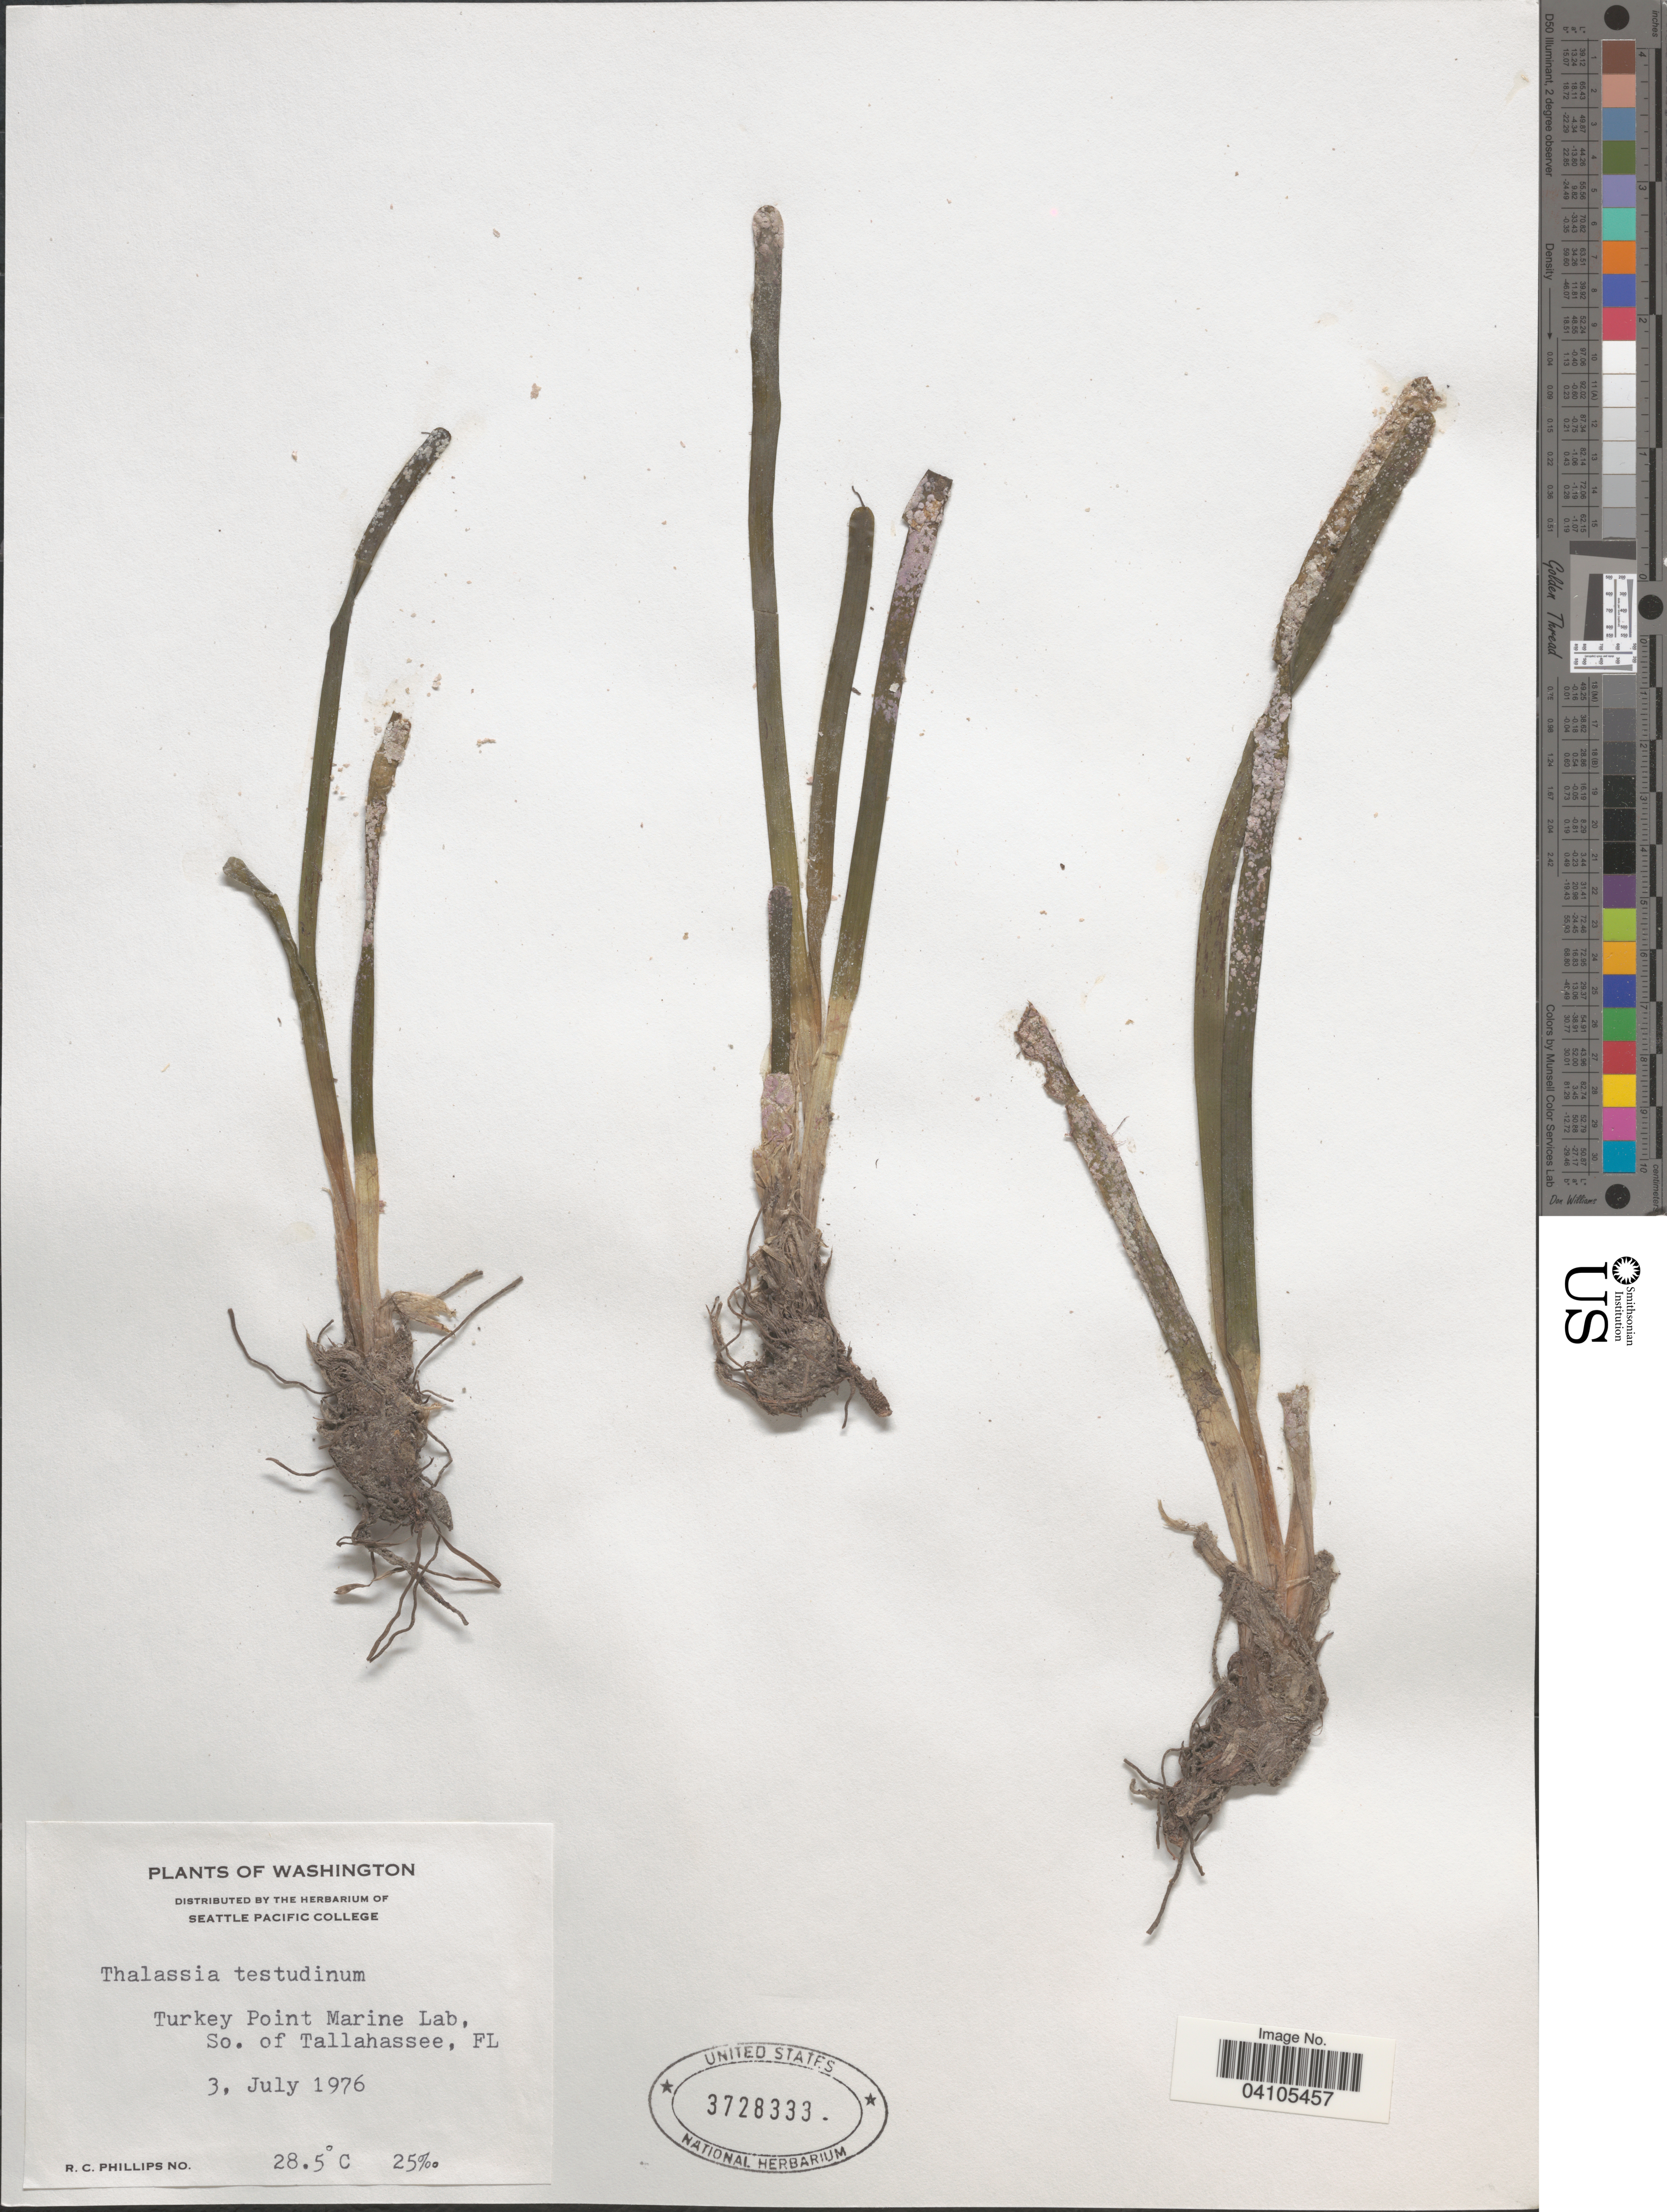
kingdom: Plantae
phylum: Tracheophyta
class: Liliopsida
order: Alismatales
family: Hydrocharitaceae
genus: Thalassia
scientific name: Thalassia testudinum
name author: Banks & Sol. ex K.D. Koenig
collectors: R. C. Phillips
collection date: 1976-07-03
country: United States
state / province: Florida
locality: Turkey Point Marine Lab, So. of Tallahassee.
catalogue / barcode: US 3728333